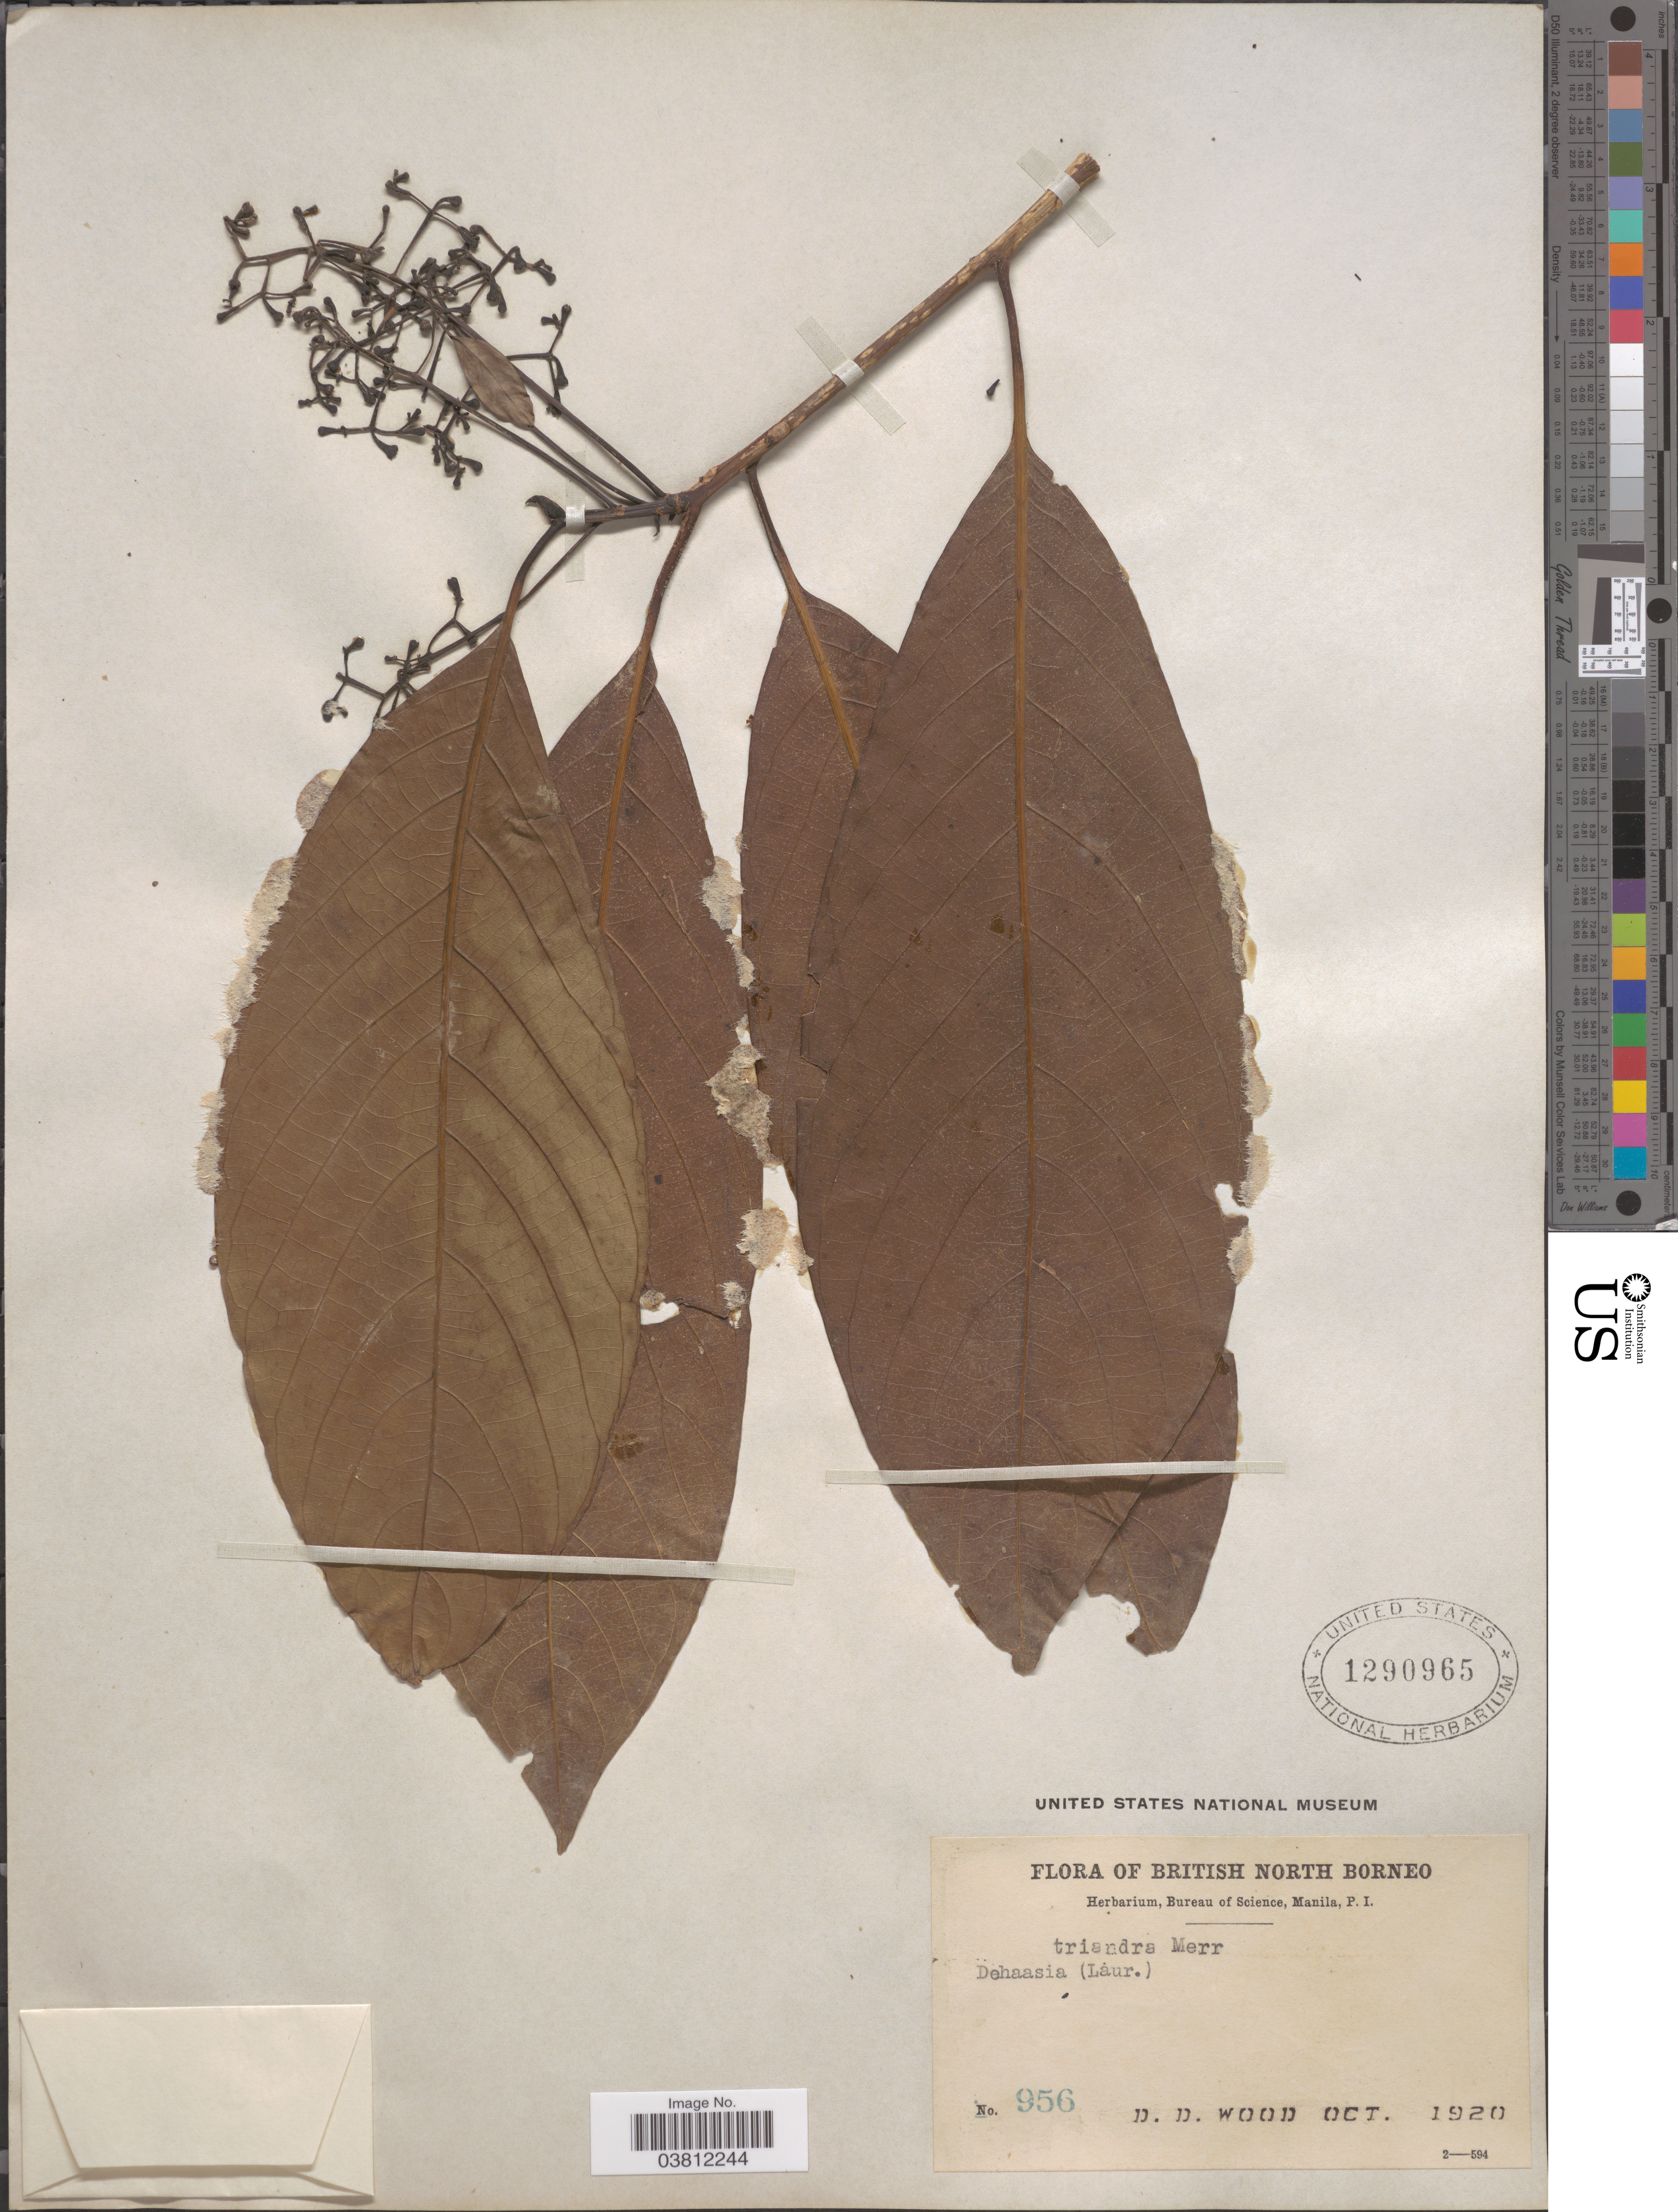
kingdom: Plantae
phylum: Tracheophyta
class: Magnoliopsida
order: Laurales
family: Lauraceae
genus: Dehaasia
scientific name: Dehaasia triandra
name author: Merr.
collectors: D. Wood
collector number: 956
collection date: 1920-10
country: Malaysia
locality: British North Borneo.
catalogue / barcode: US 1290965